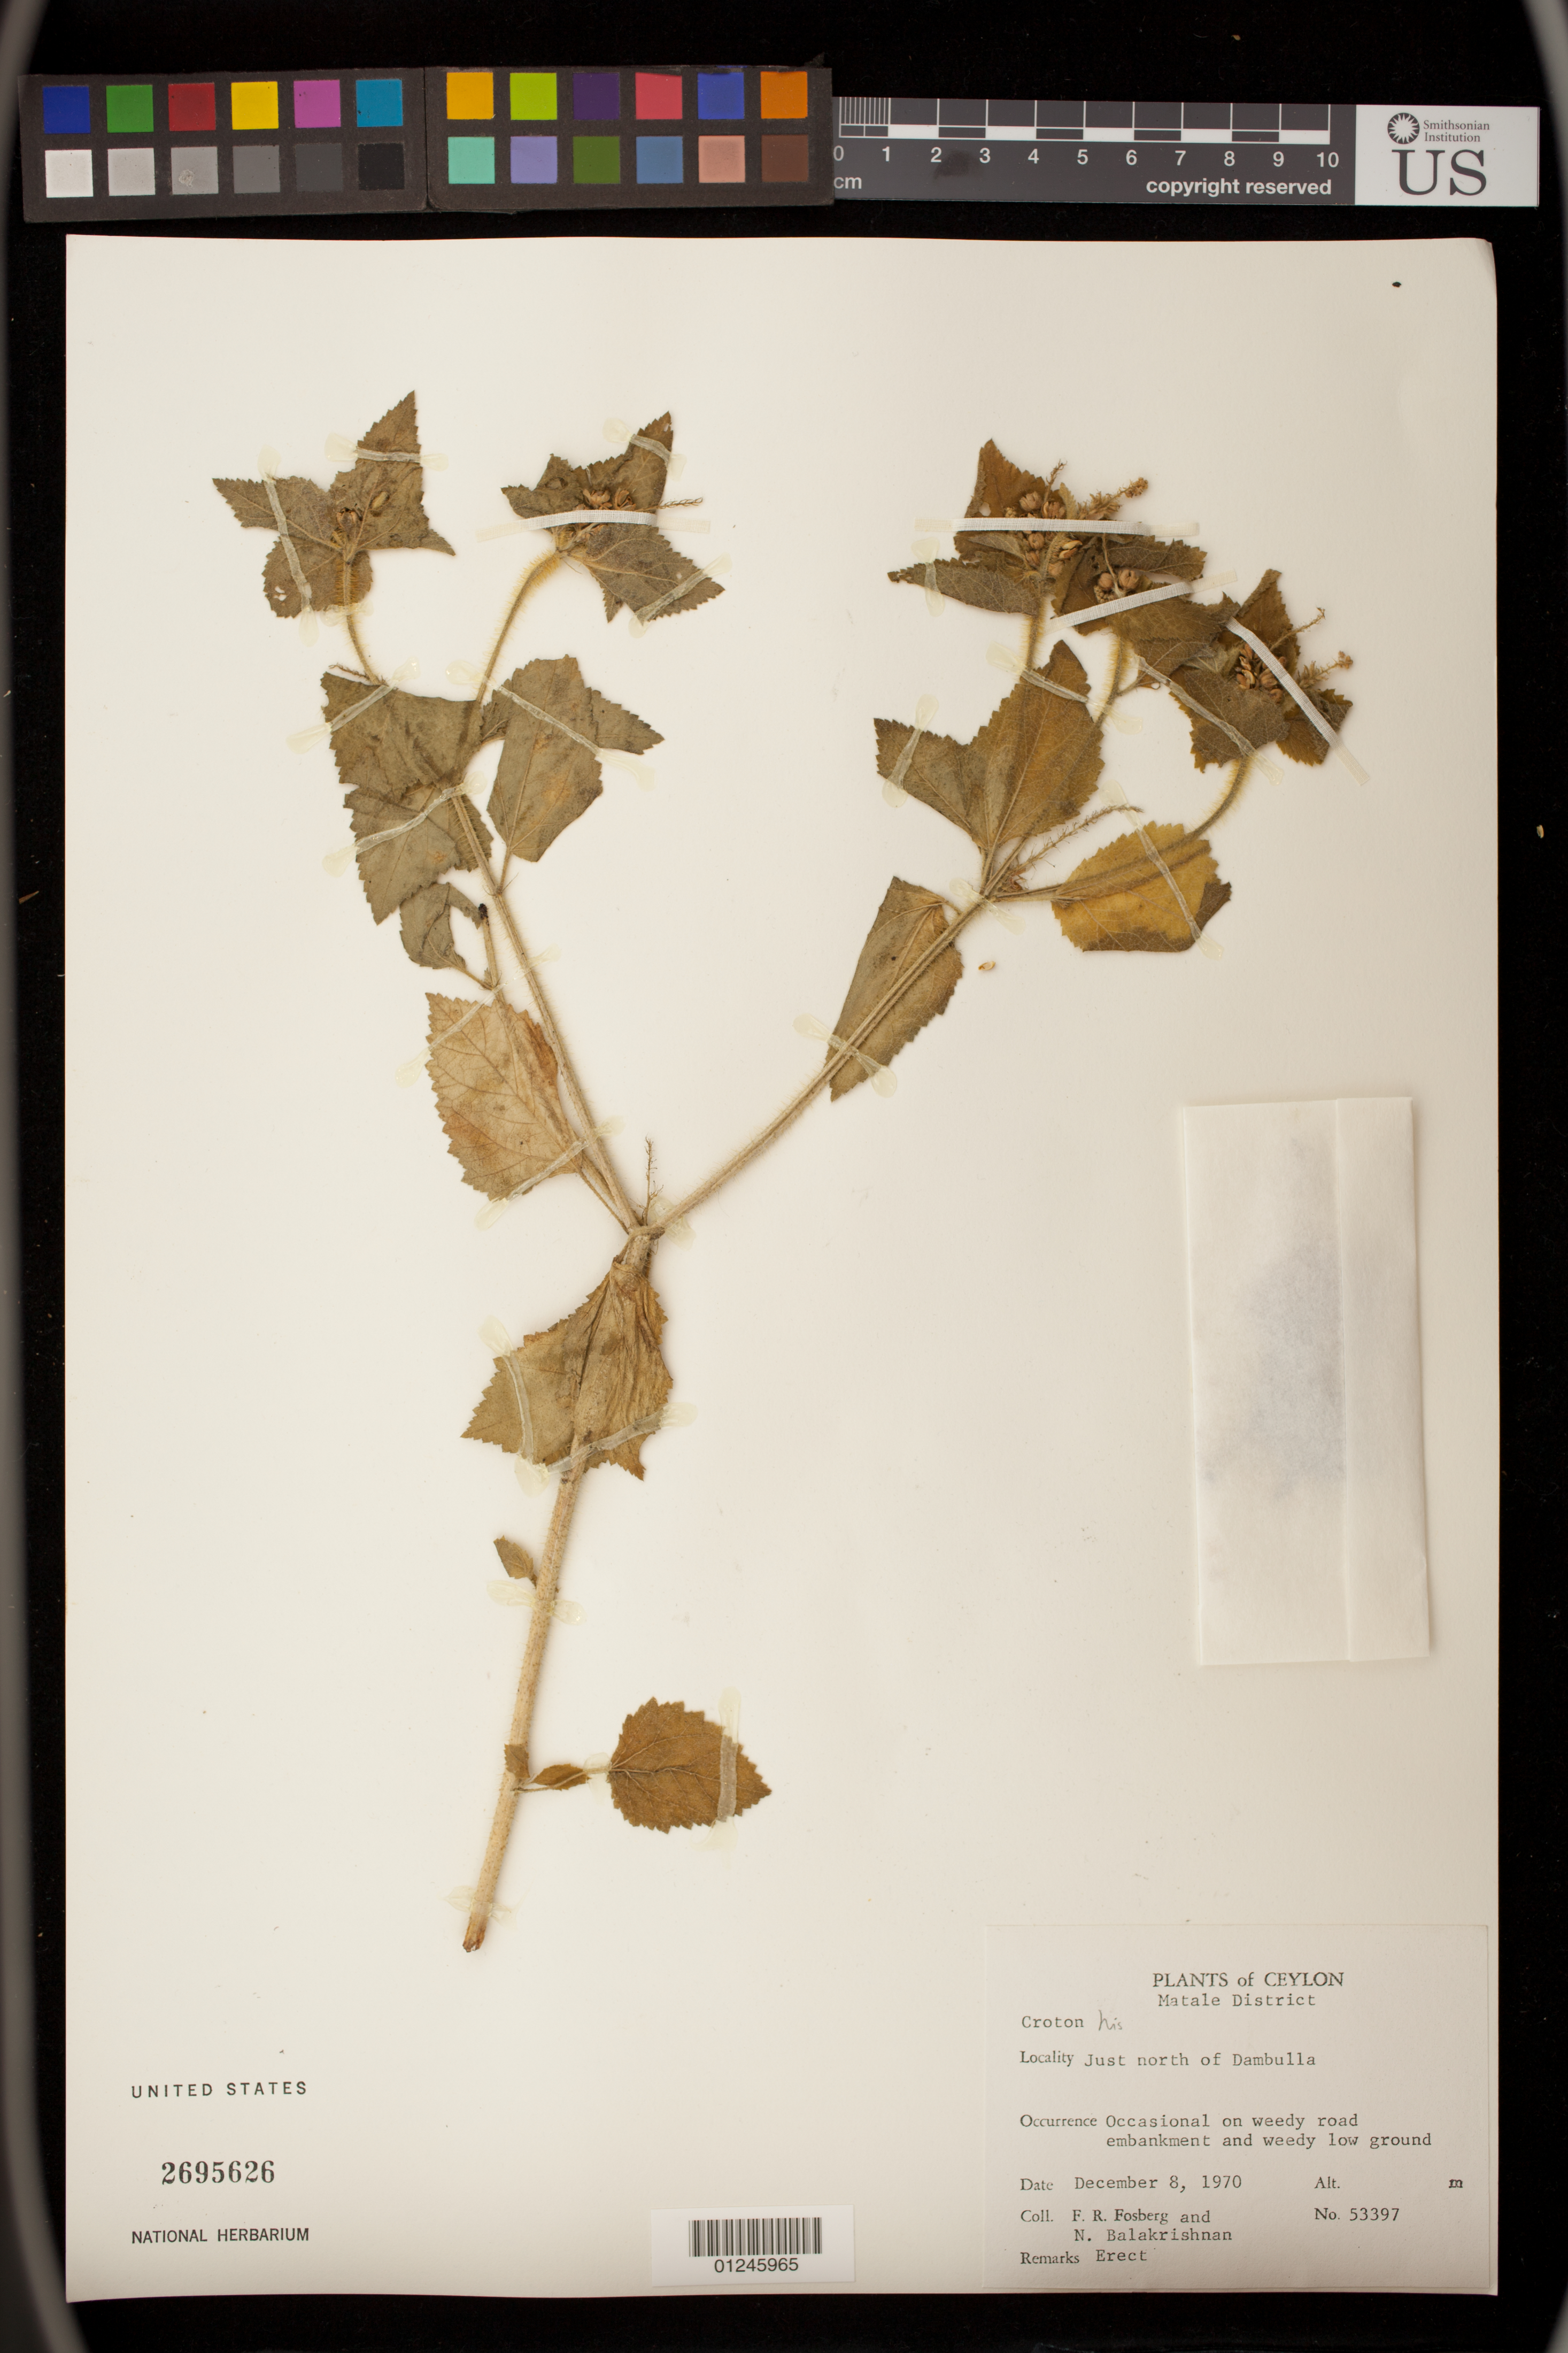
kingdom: Plantae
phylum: Tracheophyta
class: Magnoliopsida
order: Malpighiales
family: Euphorbiaceae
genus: Croton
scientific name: Croton hirtus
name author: L'Hér.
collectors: F. R. Fosberg & N. Balakrishnan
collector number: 53397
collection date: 1970-12-08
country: Sri Lanka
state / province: Central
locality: Matale District.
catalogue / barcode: US 2695626